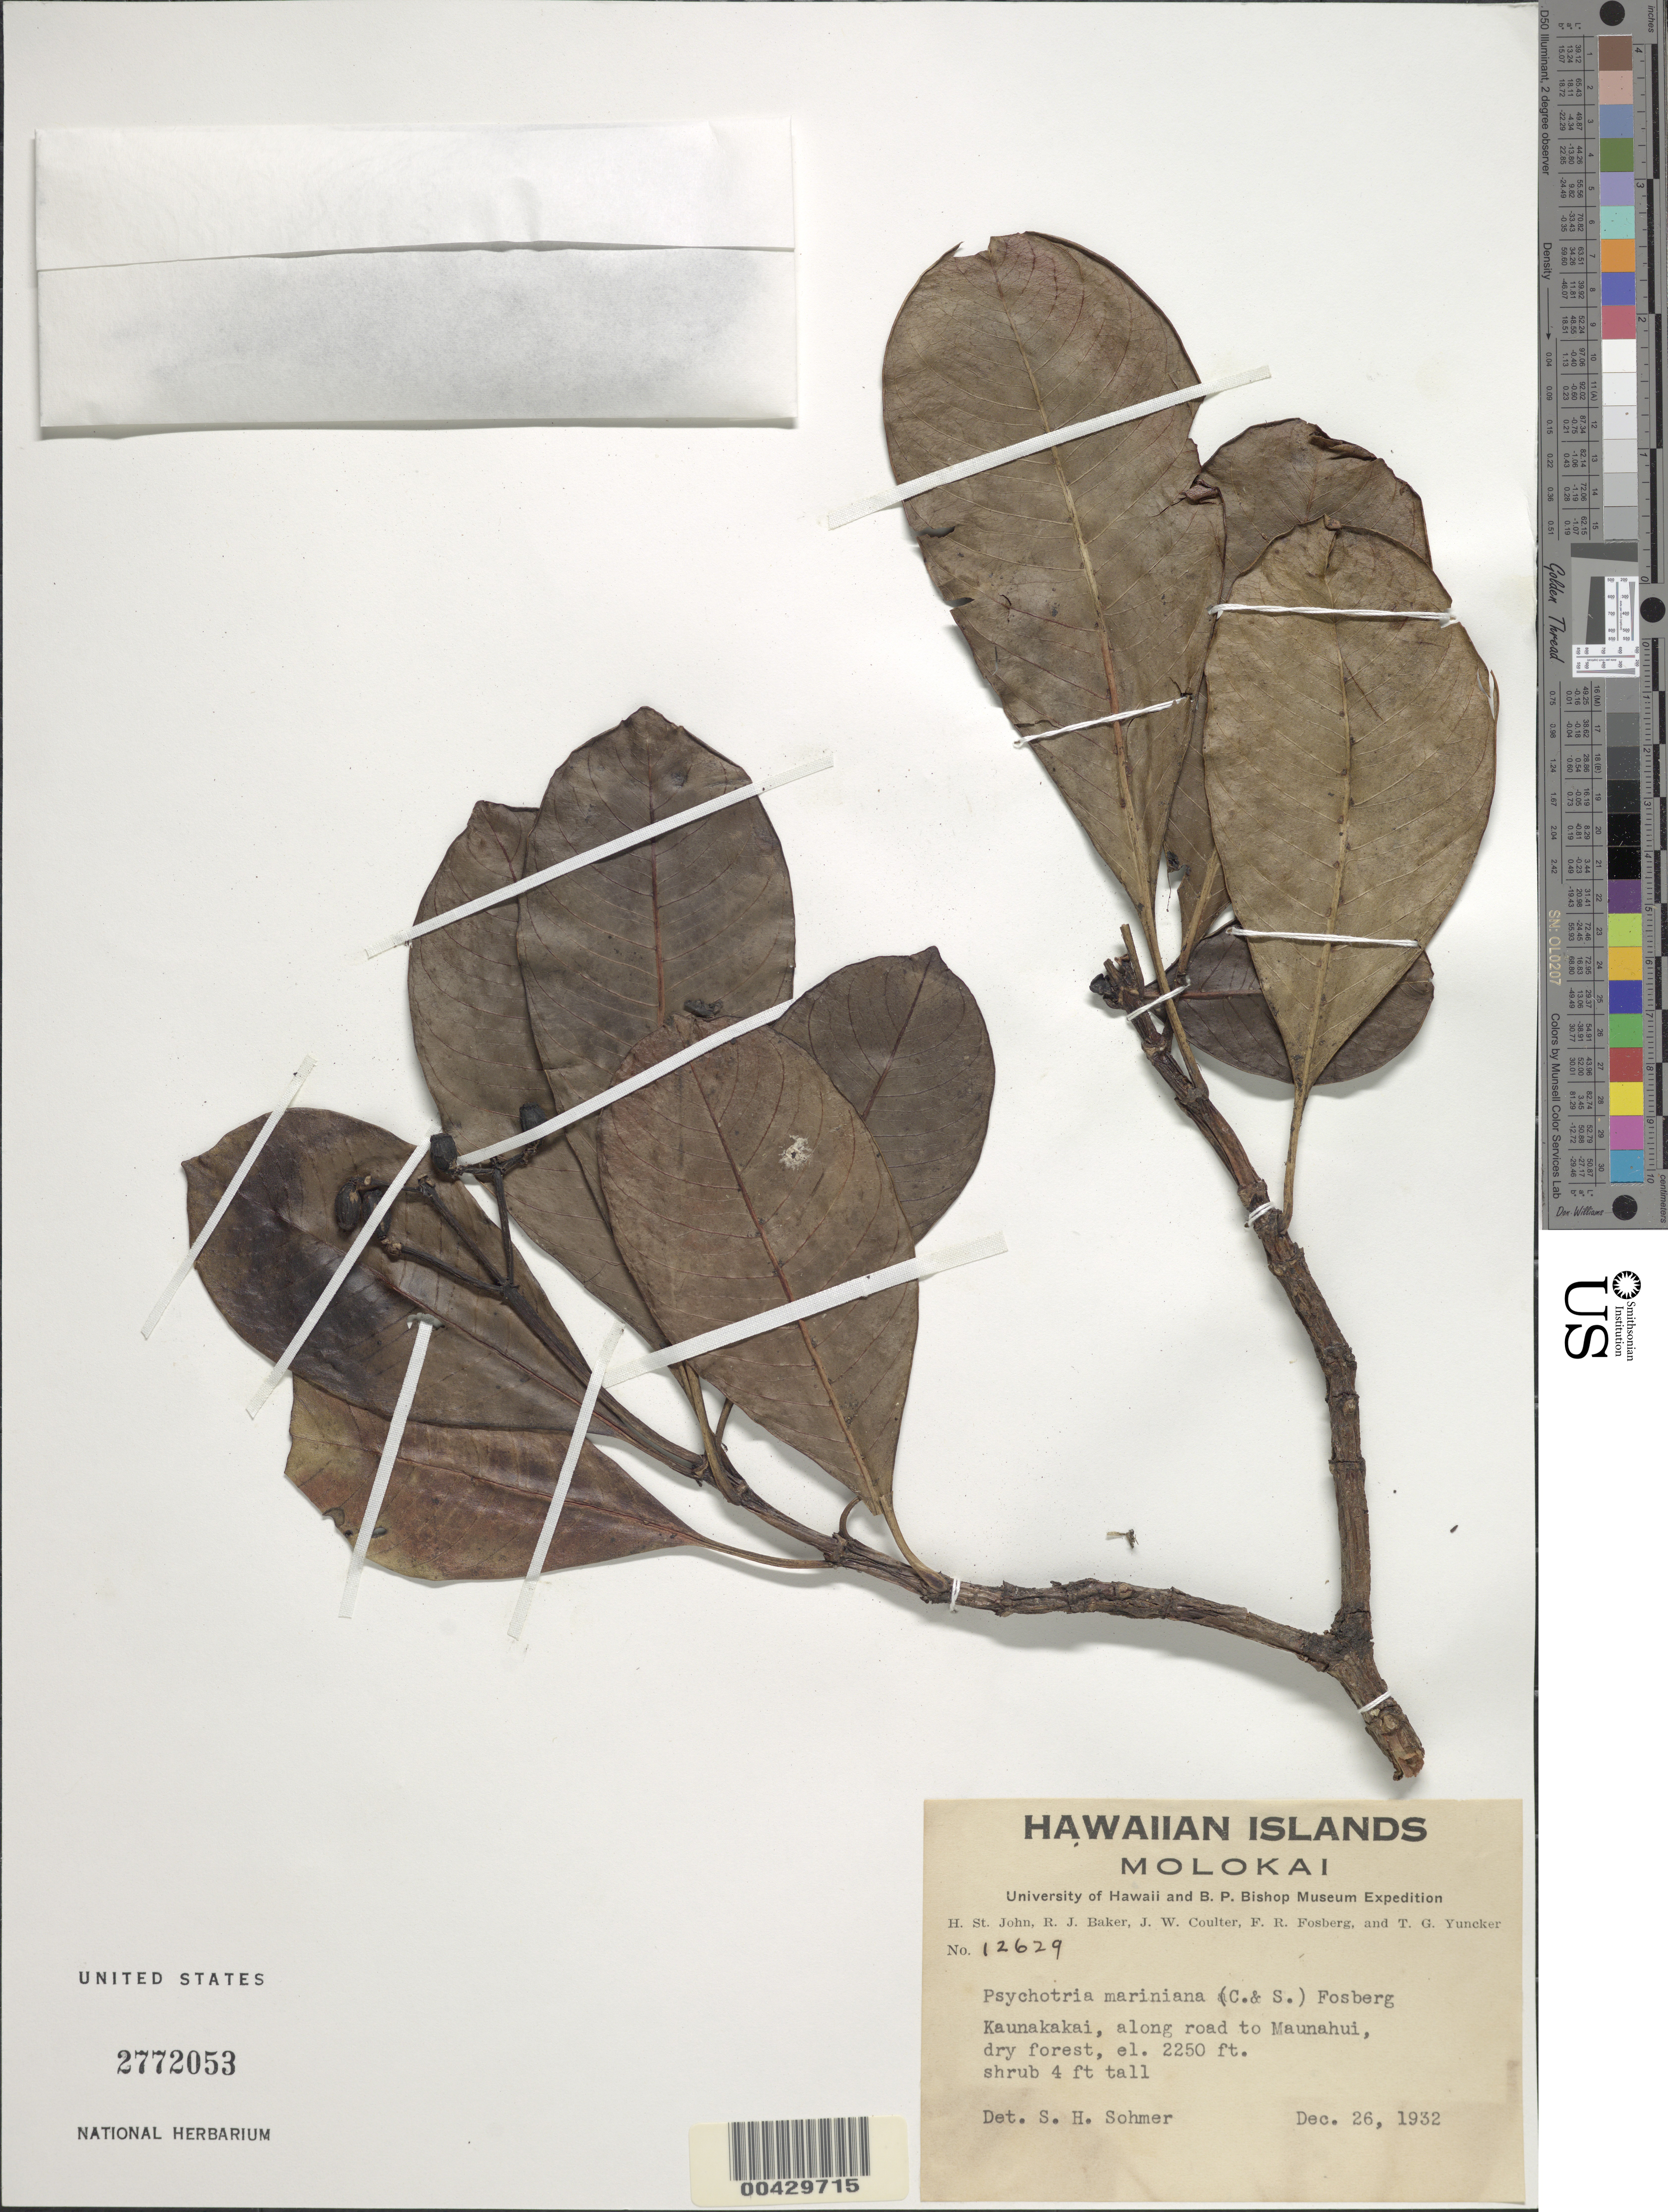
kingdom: Plantae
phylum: Tracheophyta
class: Magnoliopsida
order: Gentianales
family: Rubiaceae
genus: Psychotria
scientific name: Psychotria mariniana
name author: (Cham. & Schltdl.) Fosberg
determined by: Sohmer, S. H.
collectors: H. St. John, R. J. Baker, J. W. Coulter & F. R. Fosberg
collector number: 12629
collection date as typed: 26 Dec 1932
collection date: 1932-12-26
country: United States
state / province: Hawaii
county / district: Maui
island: Moloka'i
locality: Kaunakakai, along road to Maunahui.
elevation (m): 686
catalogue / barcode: US 2772053